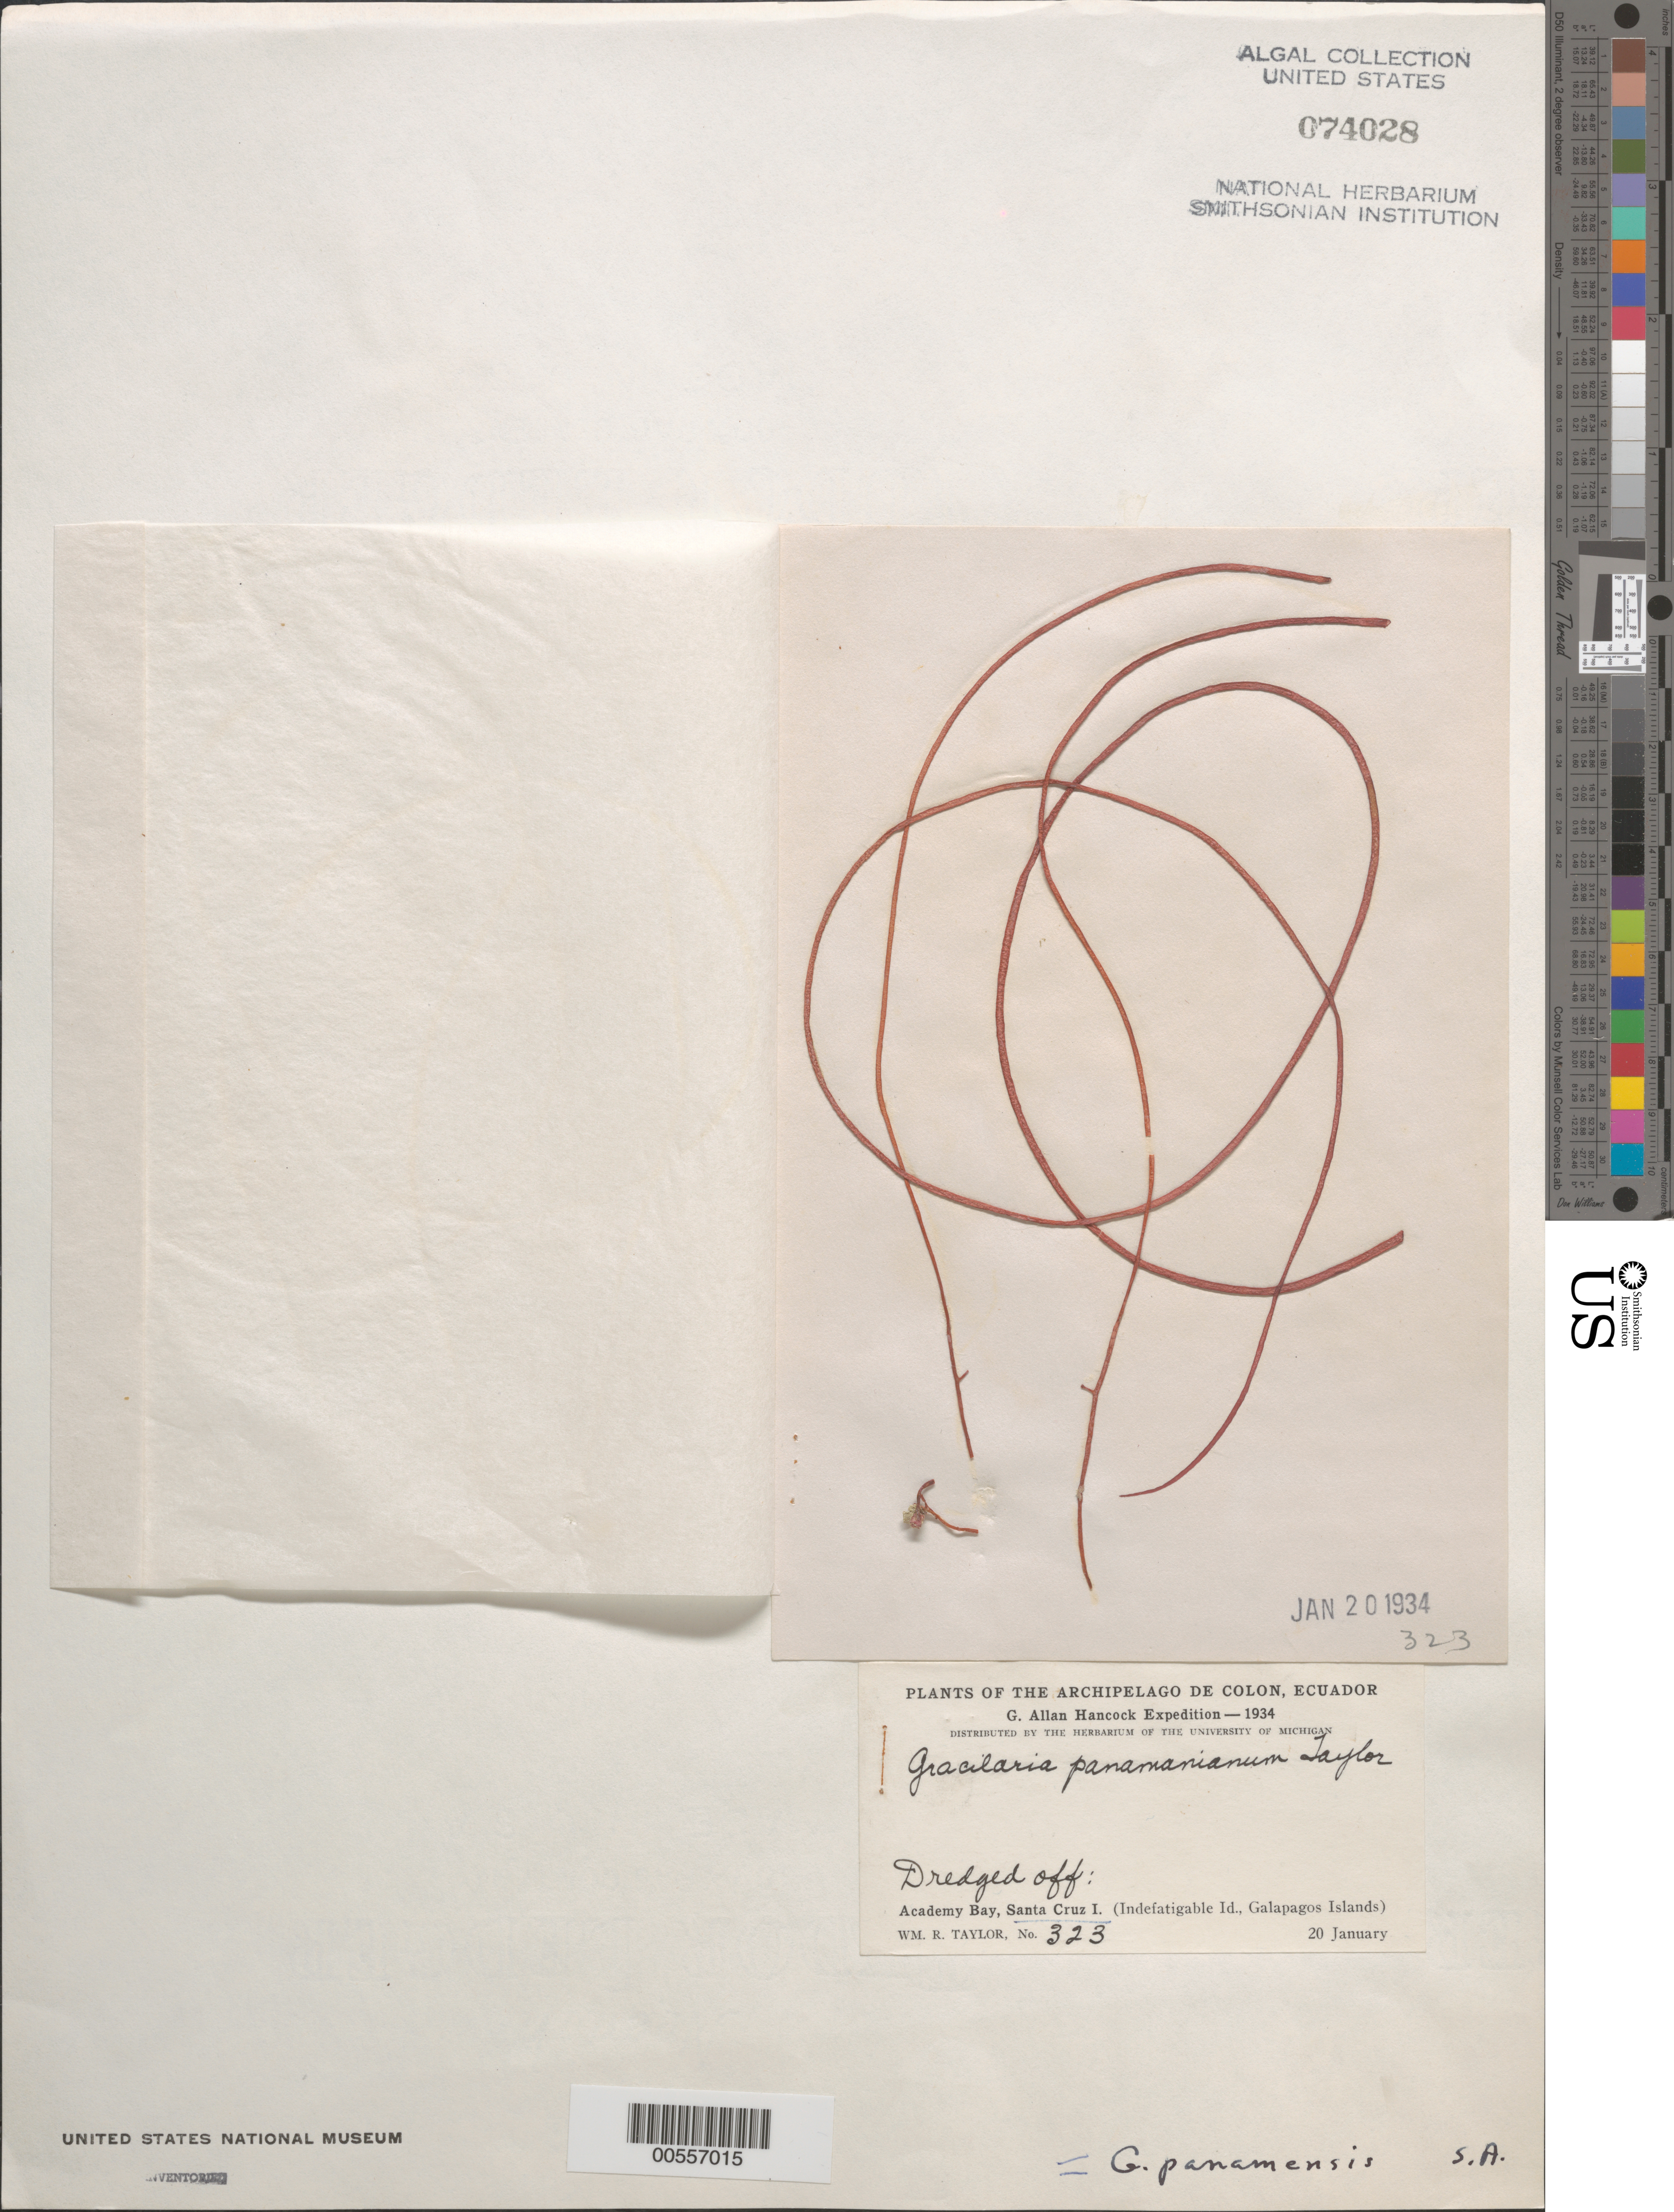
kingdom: Plantae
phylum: Rhodophyta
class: Florideophyceae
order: Gracilariales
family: Gracilariaceae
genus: Gracilaria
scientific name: Gracilaria panamensis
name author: W.R. Taylor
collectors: W. R. Taylor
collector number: WRT 34-323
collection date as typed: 20 Jan 1934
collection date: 1934-01-20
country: Ecuador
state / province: Colón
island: Santa Cruz [Indefatigable, Chaves]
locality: Academy Bay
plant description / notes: G. Allan Hancock Expedition, 1934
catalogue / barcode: US 74028